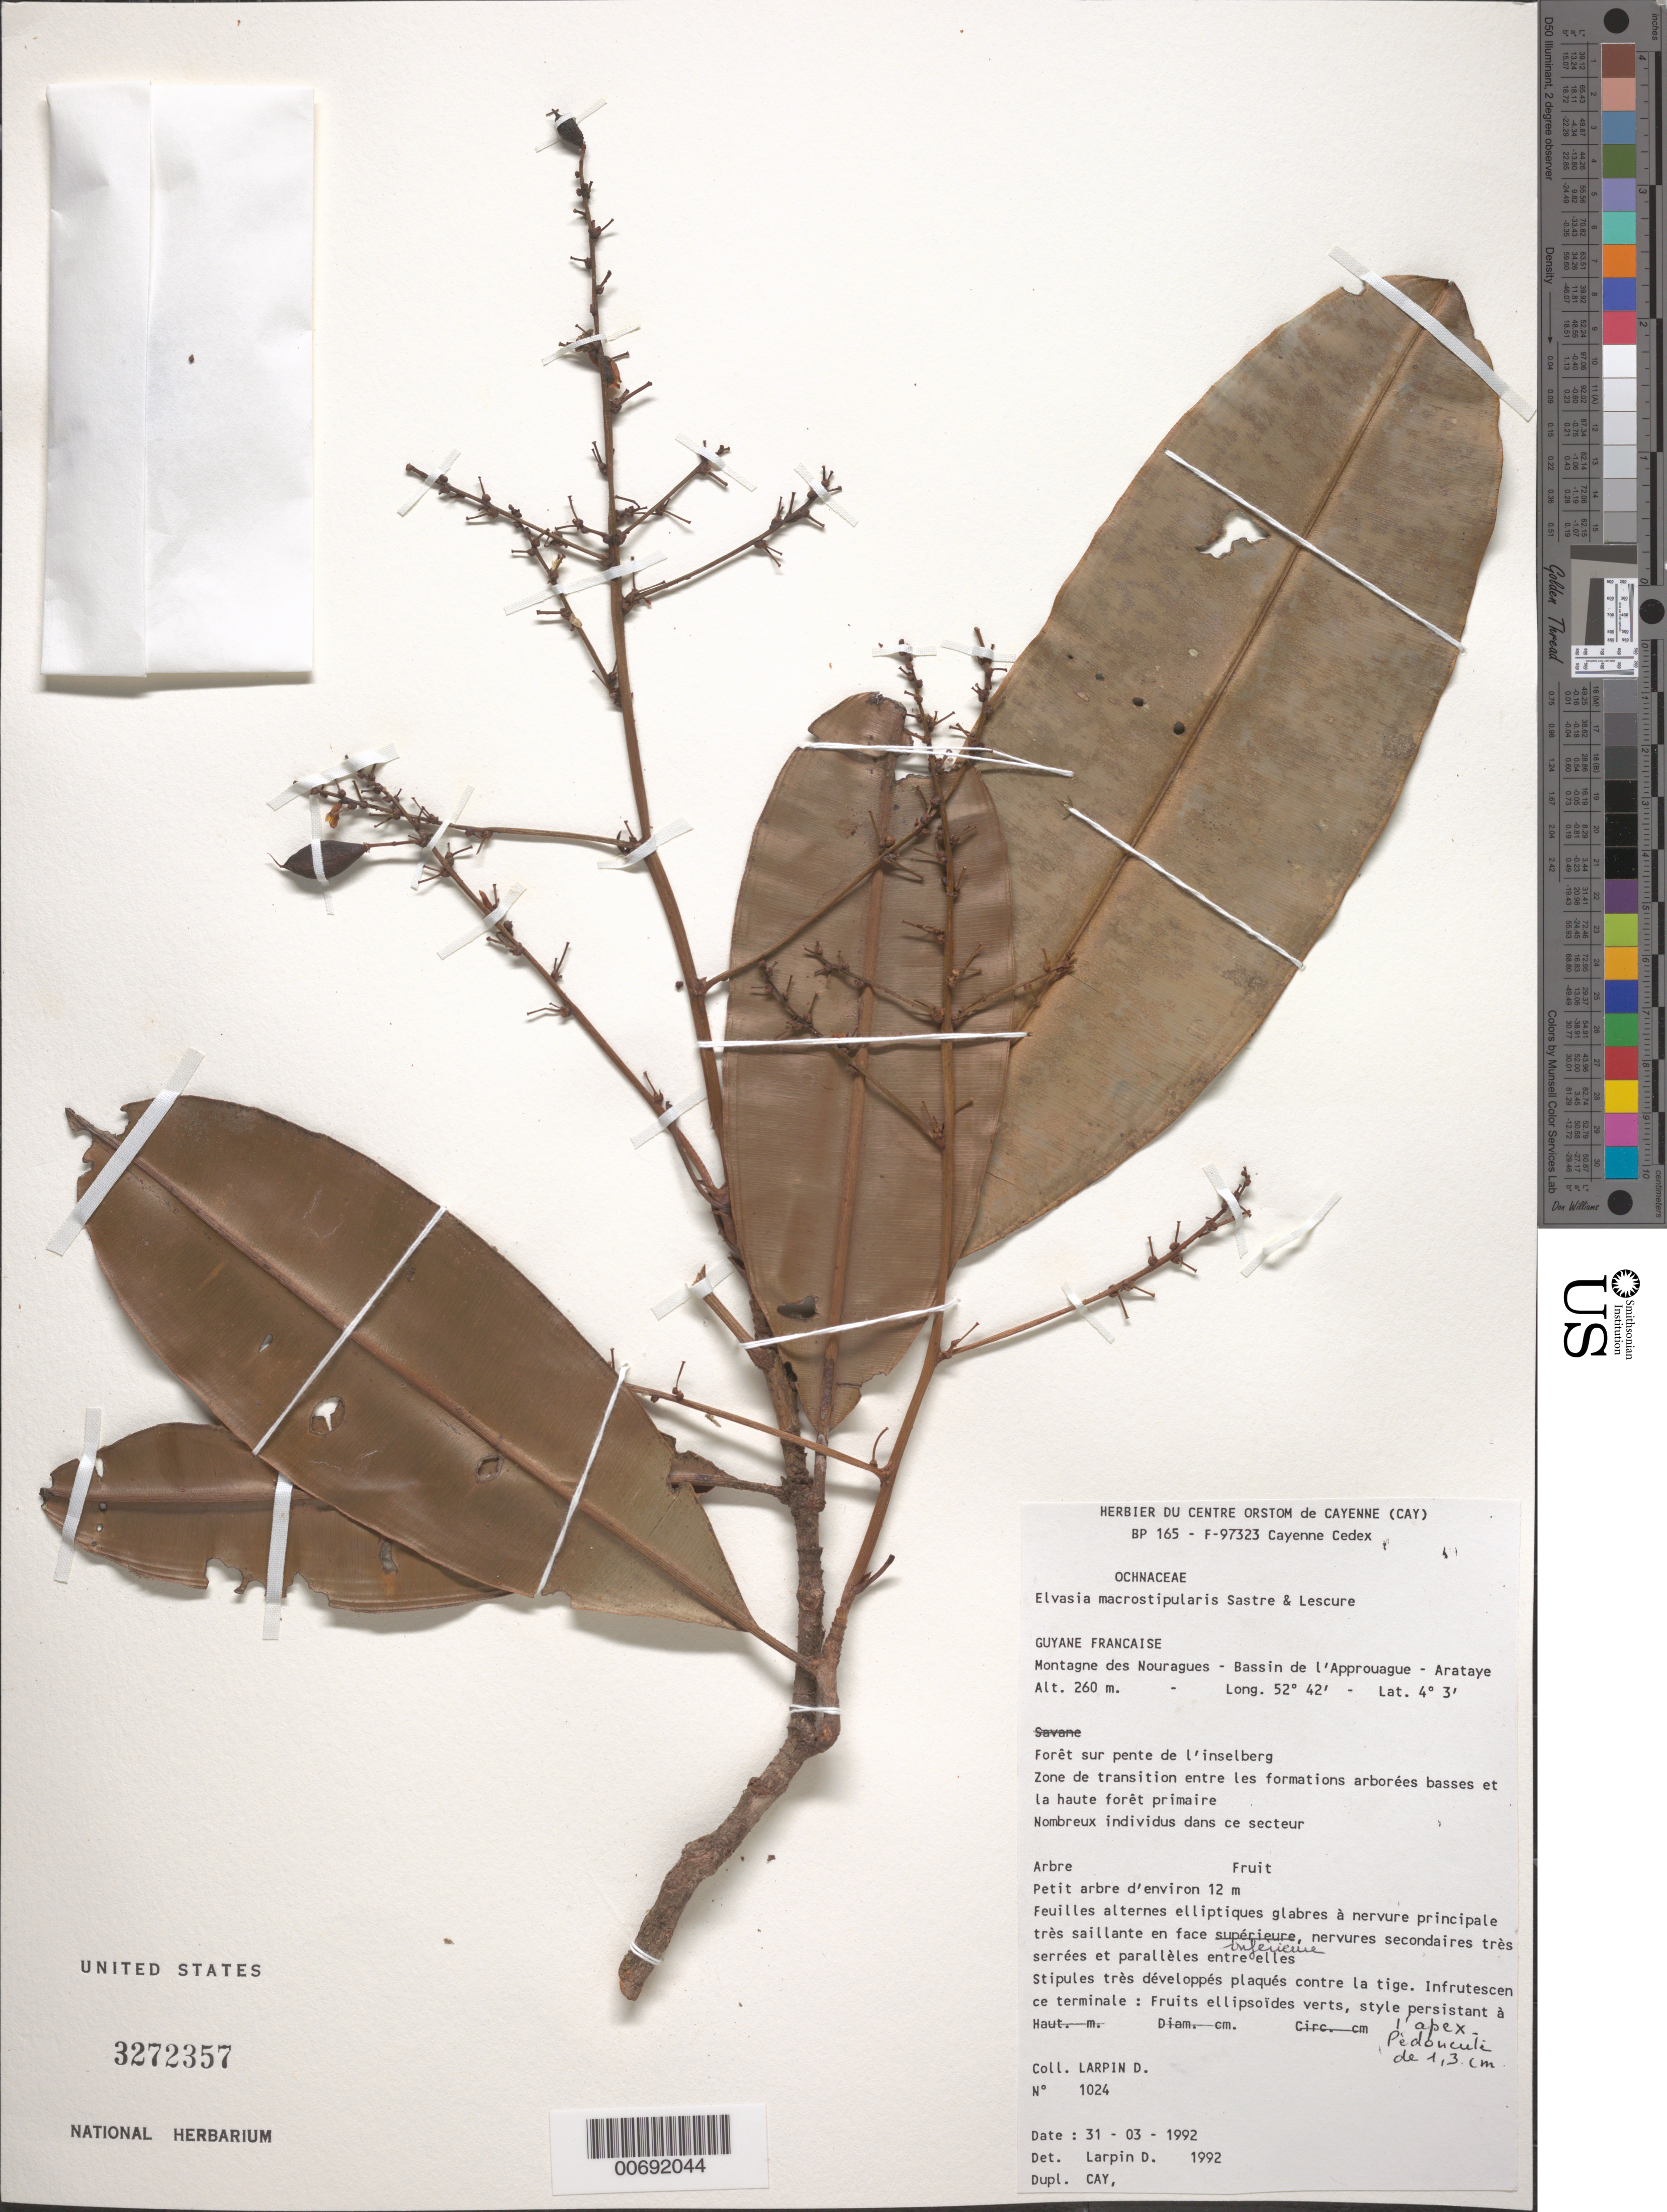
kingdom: Plantae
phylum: Tracheophyta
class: Magnoliopsida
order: Malpighiales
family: Ochnaceae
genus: Elvasia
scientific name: Elvasia macrostipularis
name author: Sastre & Lescure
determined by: Larpin, D.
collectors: D. Larpin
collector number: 1024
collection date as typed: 31-Mar-92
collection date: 1992-03-31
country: French Guiana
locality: Station des Nouragues, Bassin de l'Approuague, Arataye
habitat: Low altitude forest on inselberg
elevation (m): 260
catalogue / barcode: US 3272357